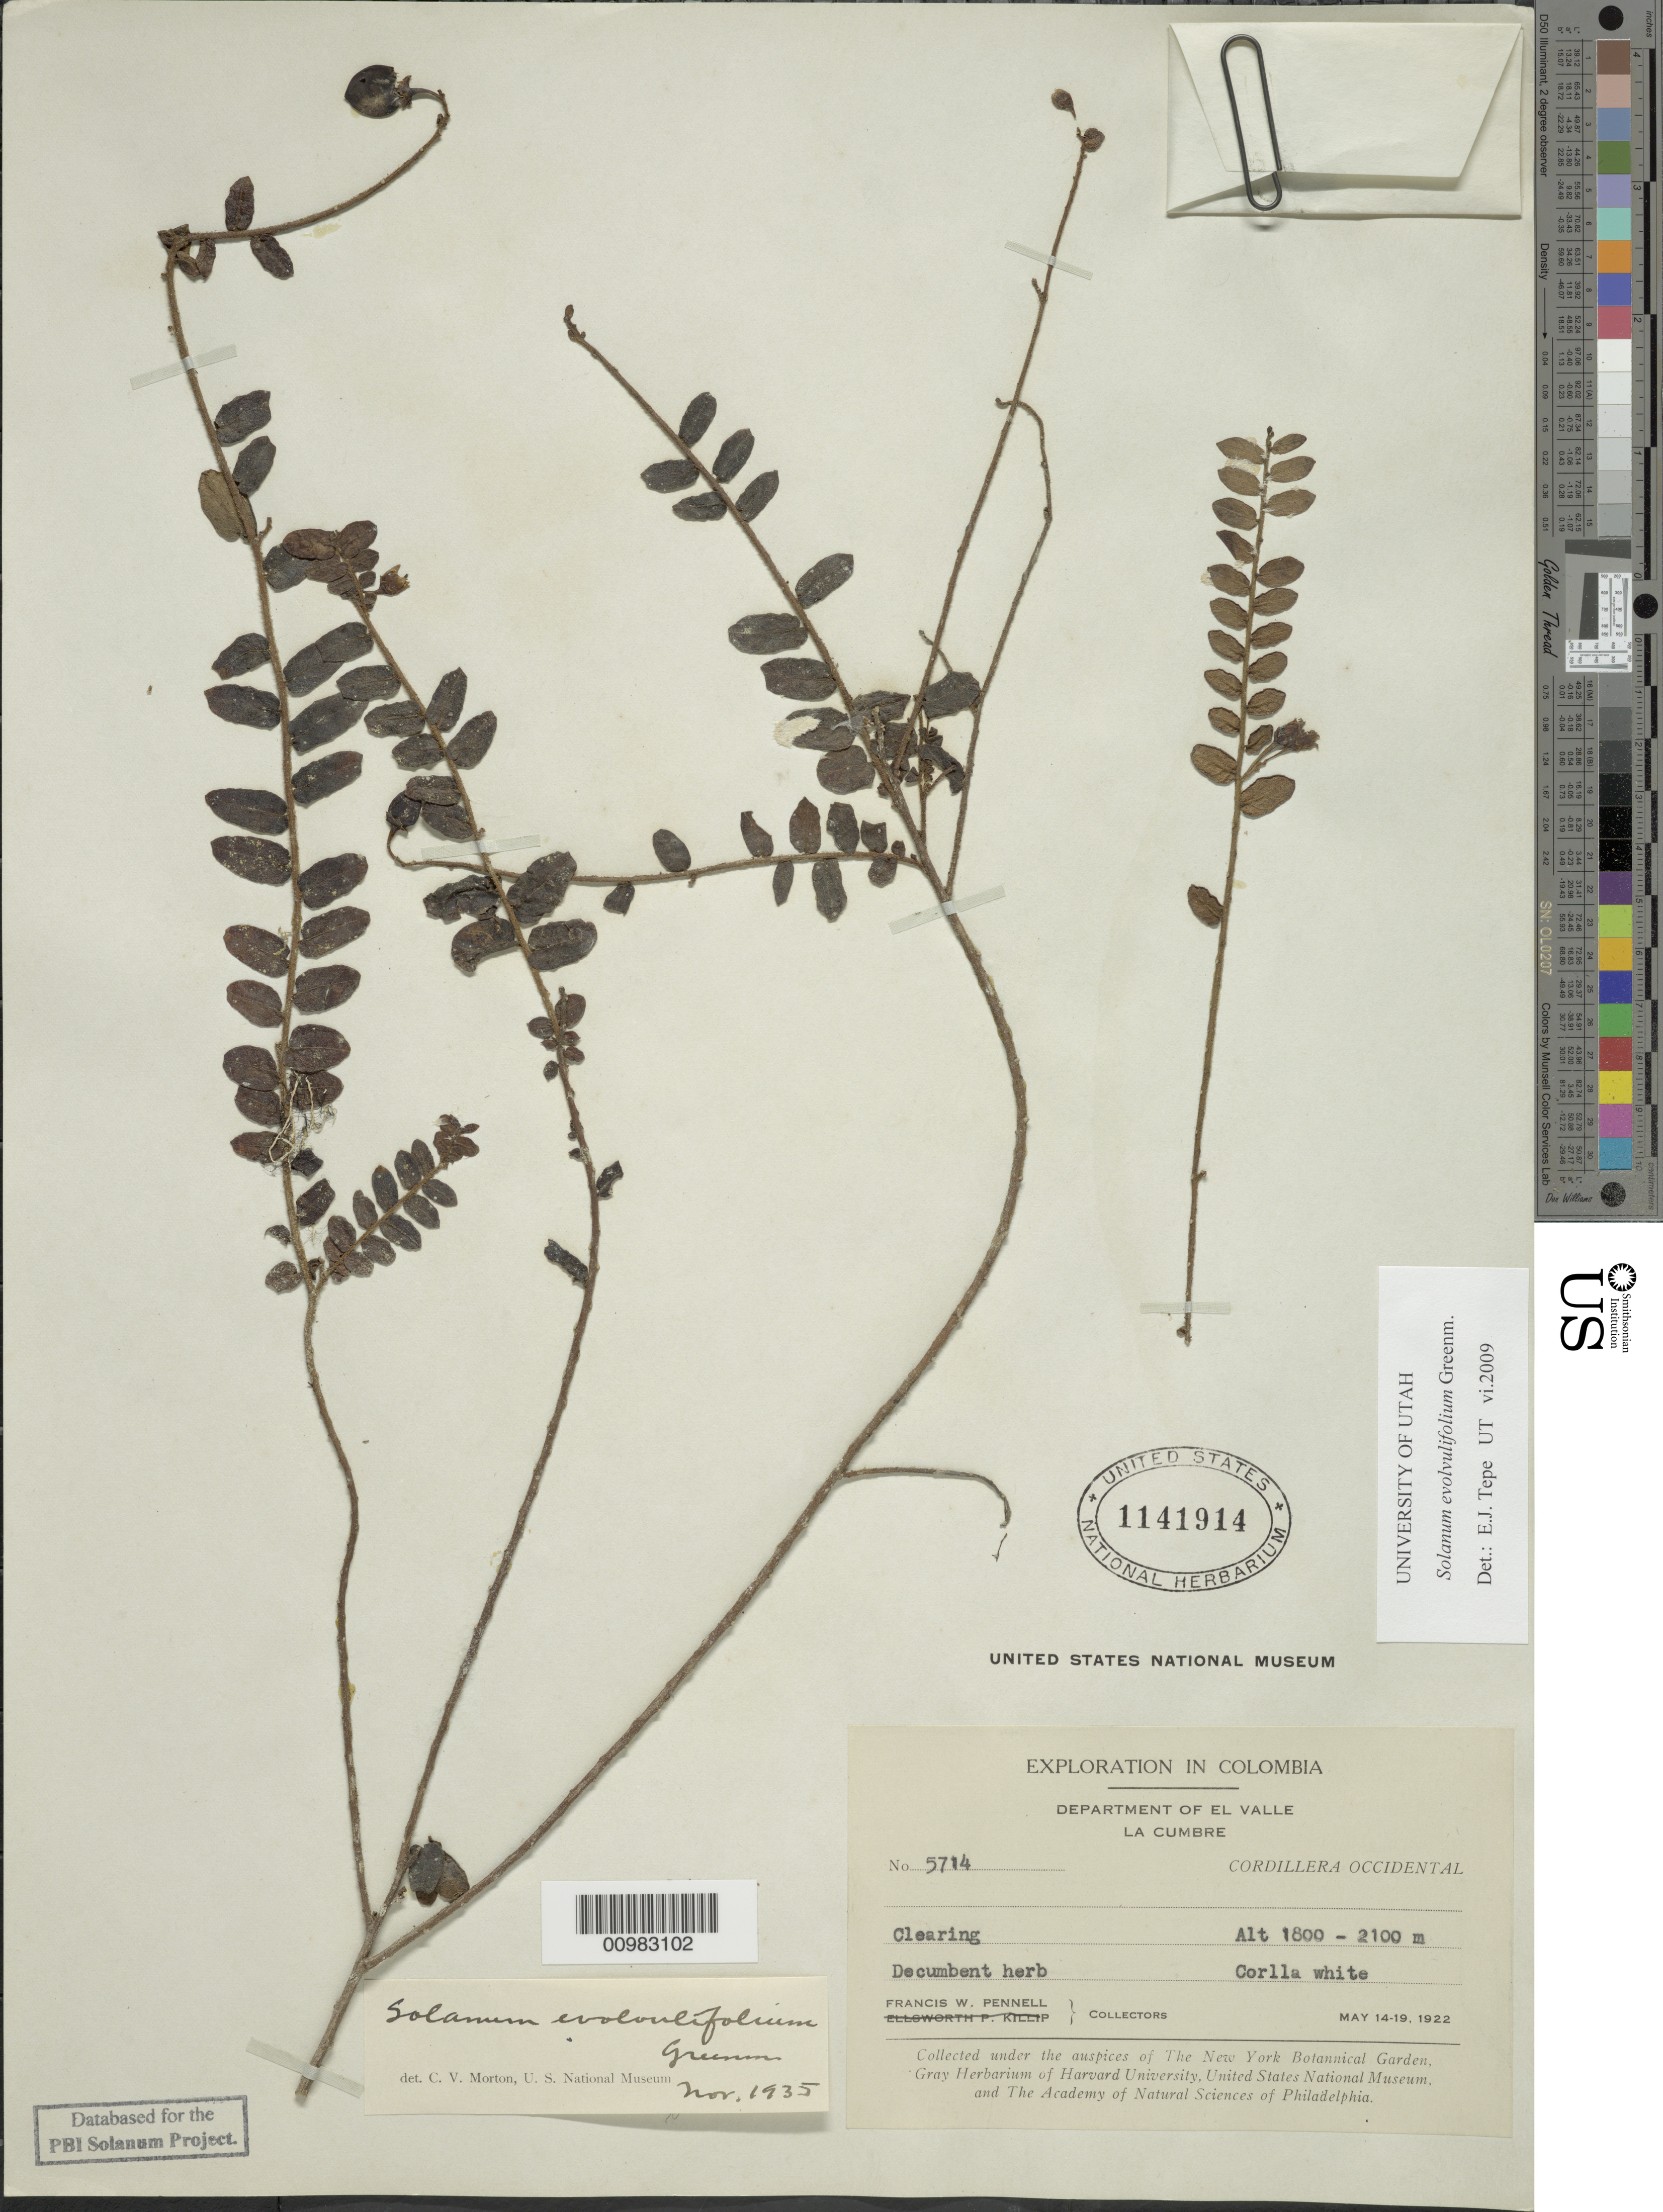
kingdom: Plantae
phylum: Tracheophyta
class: Magnoliopsida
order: Solanales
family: Solanaceae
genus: Solanum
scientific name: Solanum evolvulifolium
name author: Greenm. ex Donn. Sm.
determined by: Tepe, E. J., (UT)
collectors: F. W. Pennell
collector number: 5714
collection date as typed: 14 May 1922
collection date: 1922-05-14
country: Colombia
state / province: Valle del Cauca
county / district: La Cumbre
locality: Cordillera Occidental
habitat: Clearing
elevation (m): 1800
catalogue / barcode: US 1141914